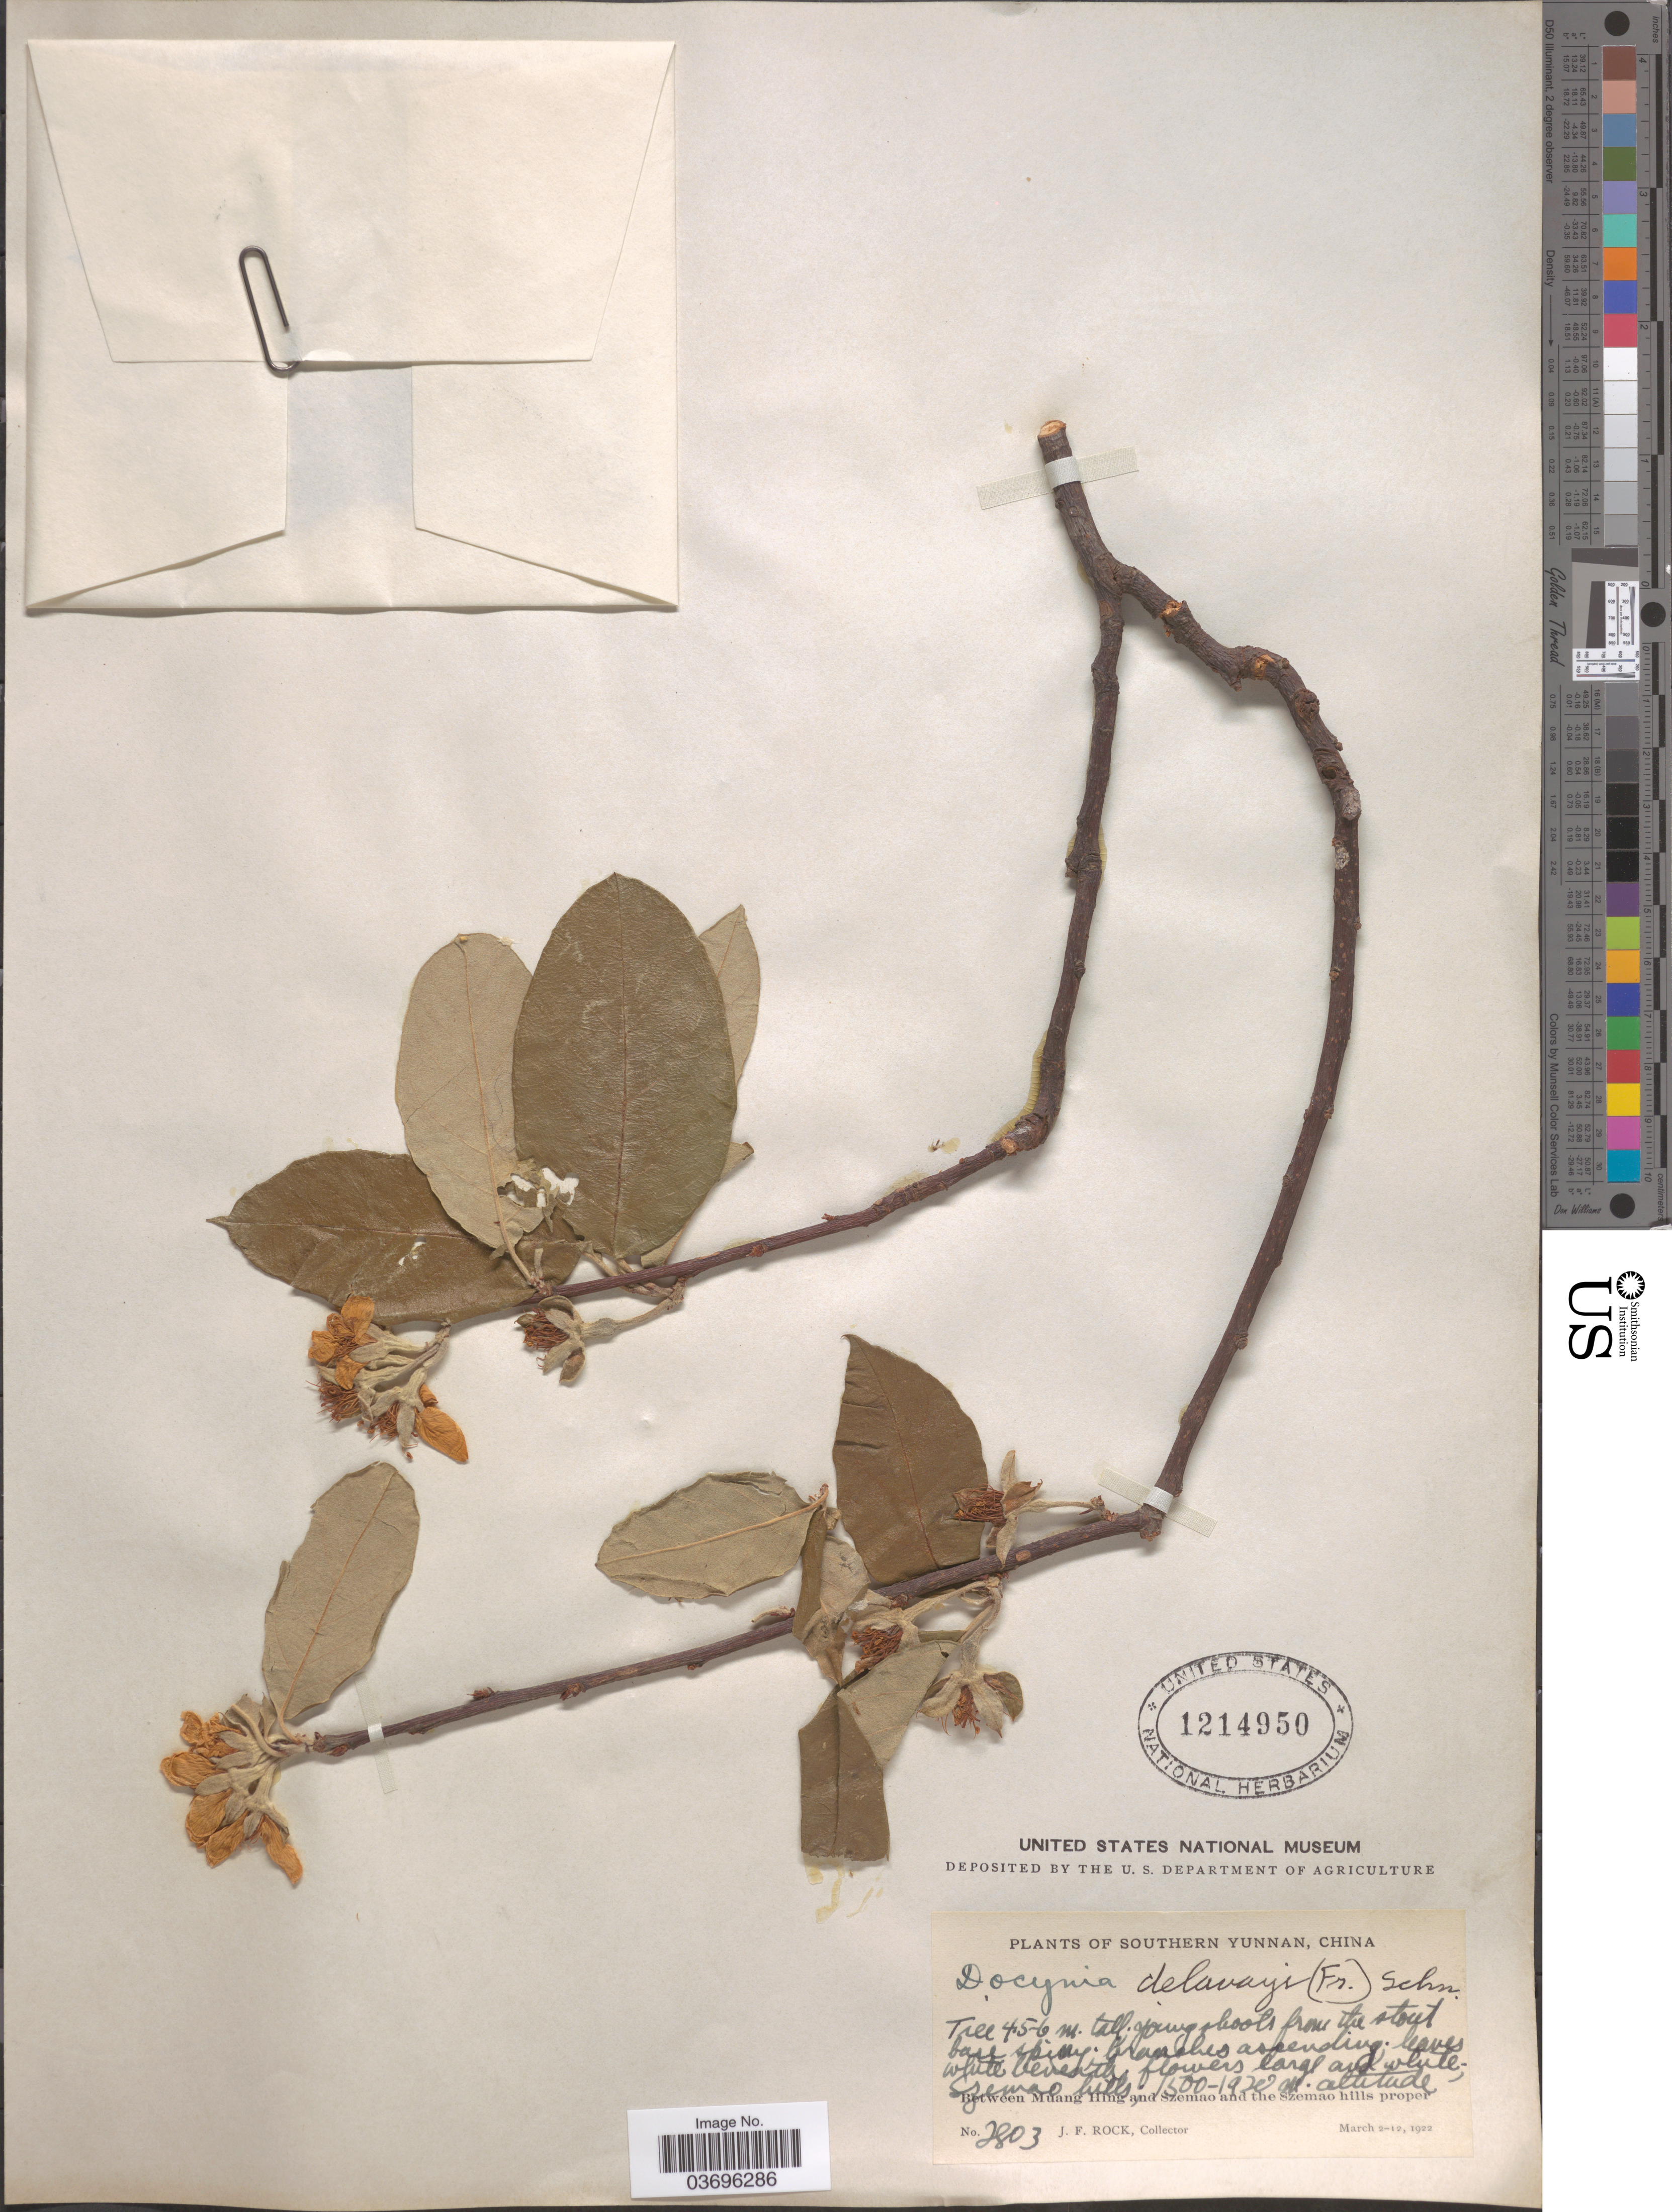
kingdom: Plantae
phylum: Tracheophyta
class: Magnoliopsida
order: Rosales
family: Rosaceae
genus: Docynia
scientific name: Docynia delavayi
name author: C.K. Schneid.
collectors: J. Rock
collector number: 2803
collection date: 1922-03-02/1922-03-12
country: China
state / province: Yunnan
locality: Southern Yunnan. Szemao hills. Between Muang Hing and Szemao and the Szemao hills proper.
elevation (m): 1500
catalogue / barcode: US 1214950